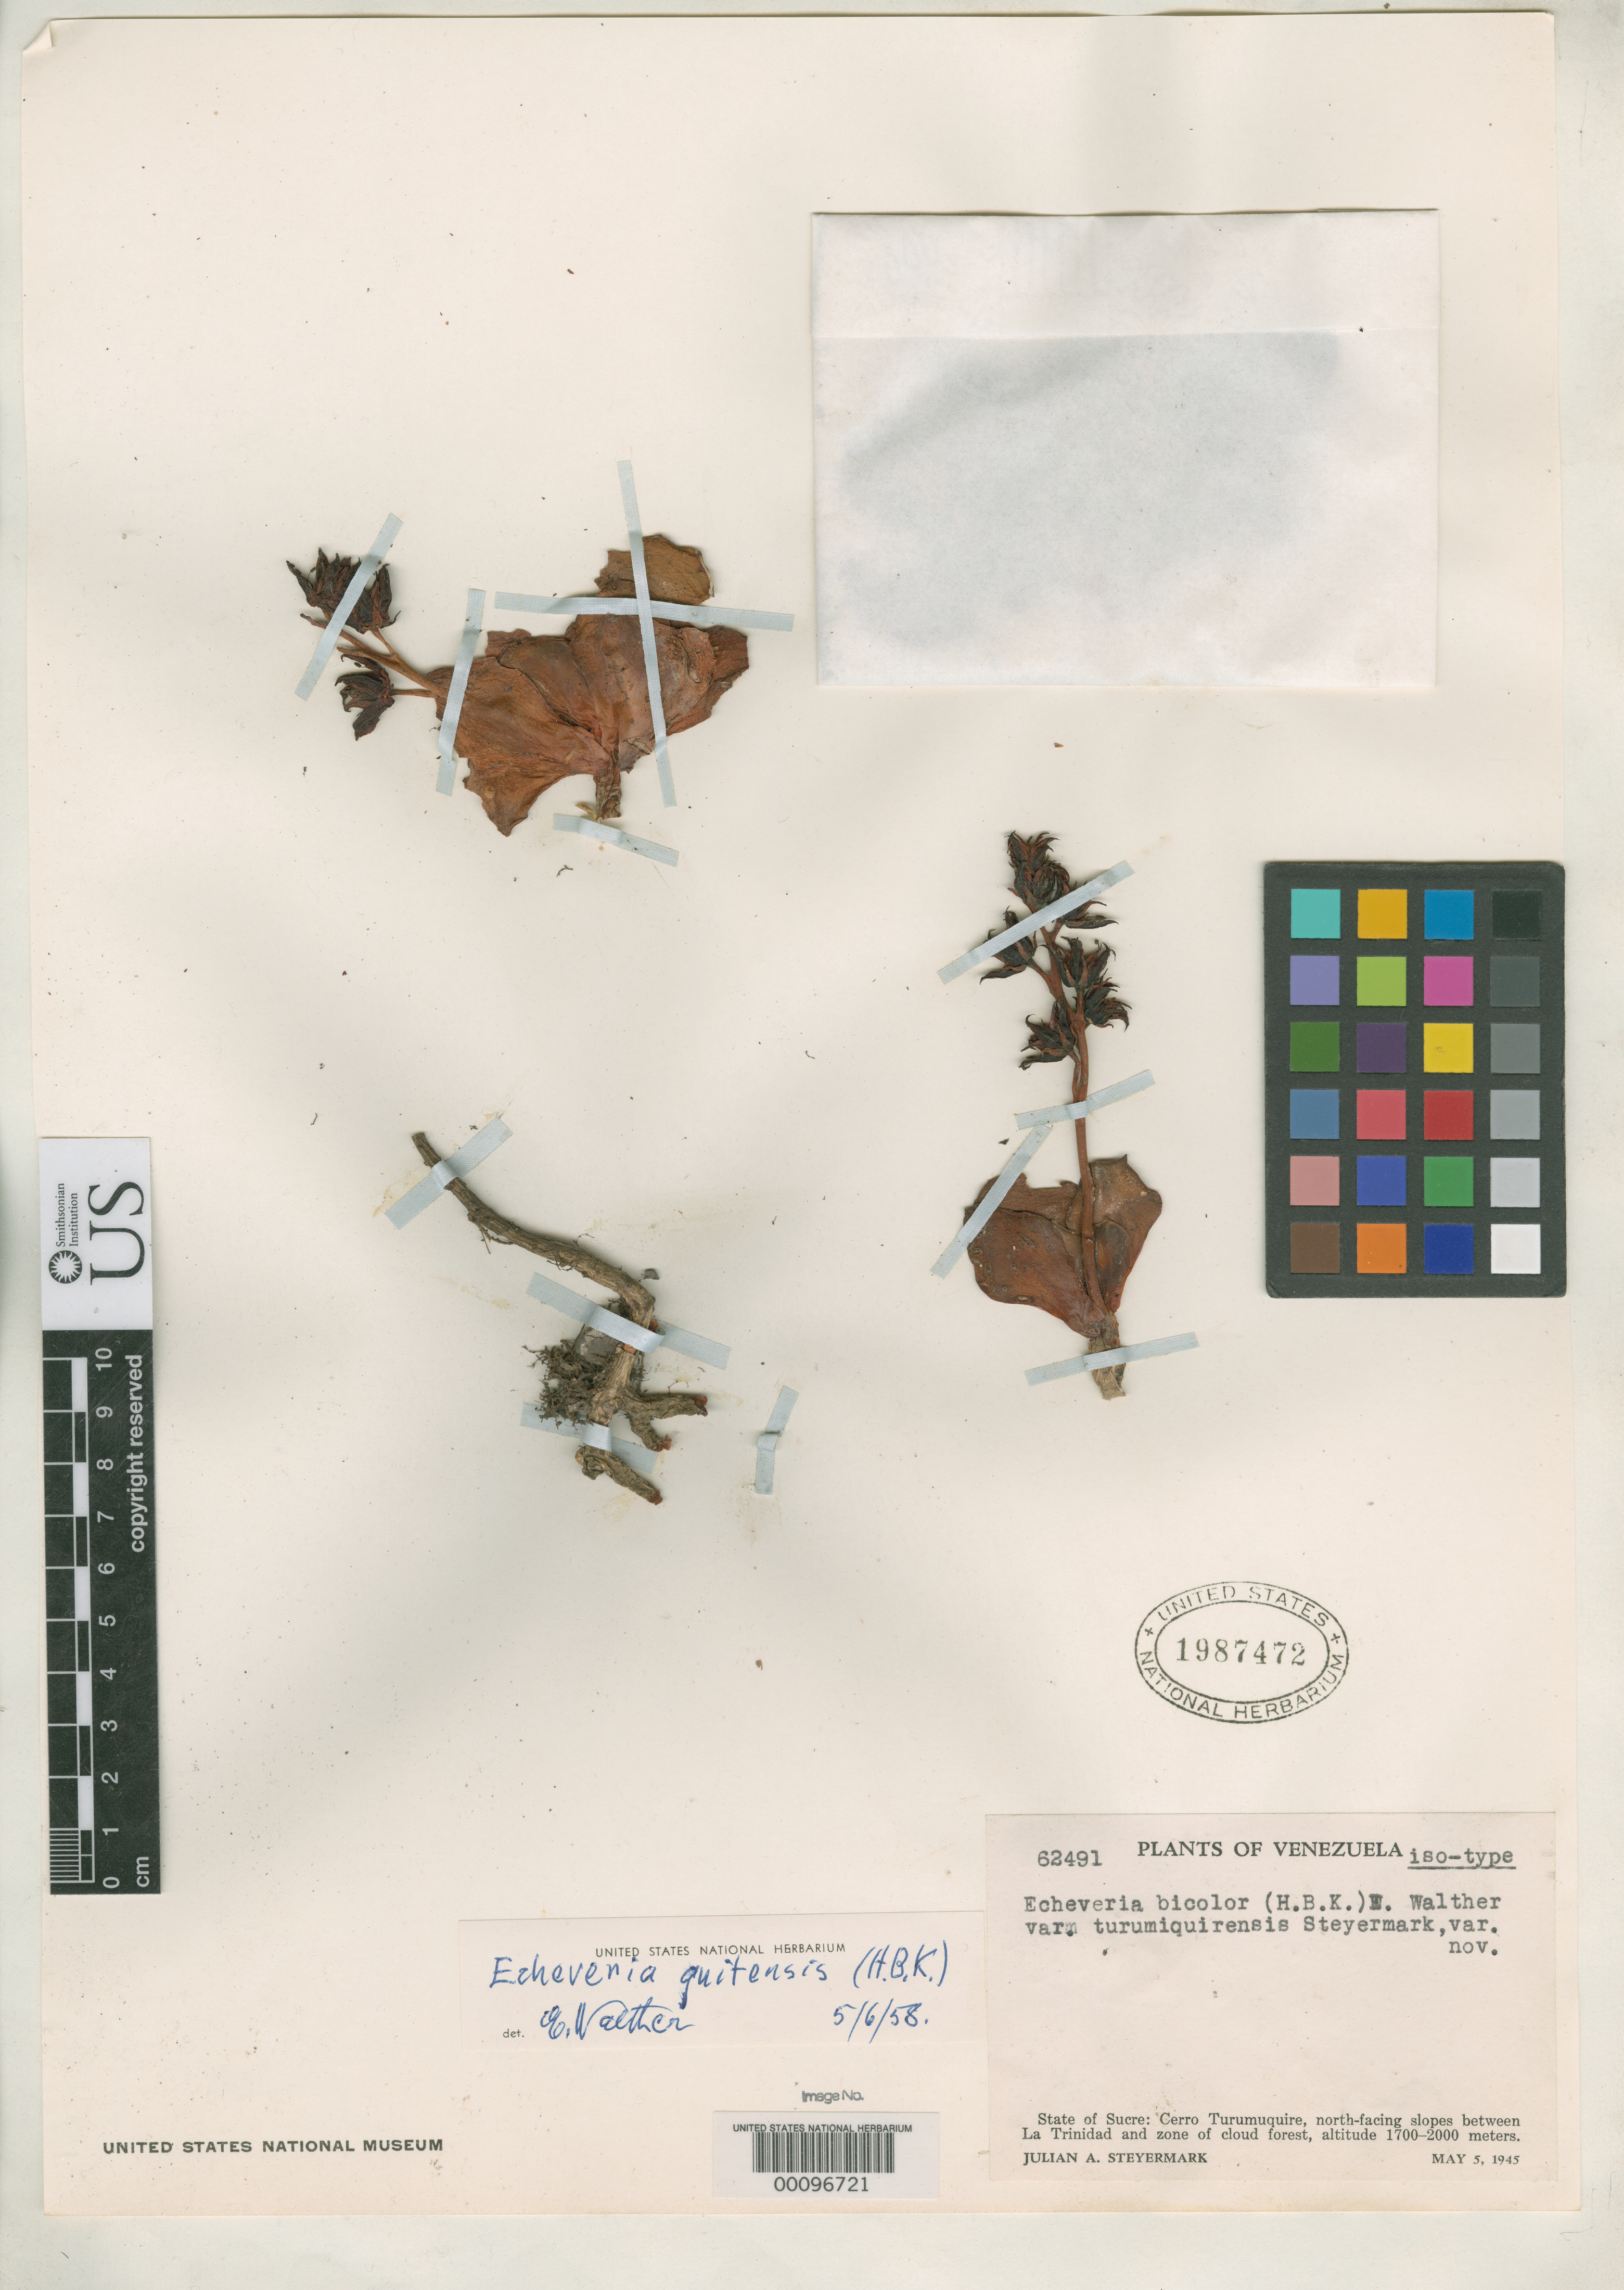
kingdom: Plantae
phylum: Tracheophyta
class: Magnoliopsida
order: Saxifragales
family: Crassulaceae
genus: Echeveria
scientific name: Echeveria bicolor var. turumiquirensis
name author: Steyerm.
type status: Isotype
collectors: J. Steyermark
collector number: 62491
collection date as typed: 05 May 1945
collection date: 1945-05-05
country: Venezuela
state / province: Sucre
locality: Cerro Turumiquire.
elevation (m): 1700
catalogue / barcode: US 1987472